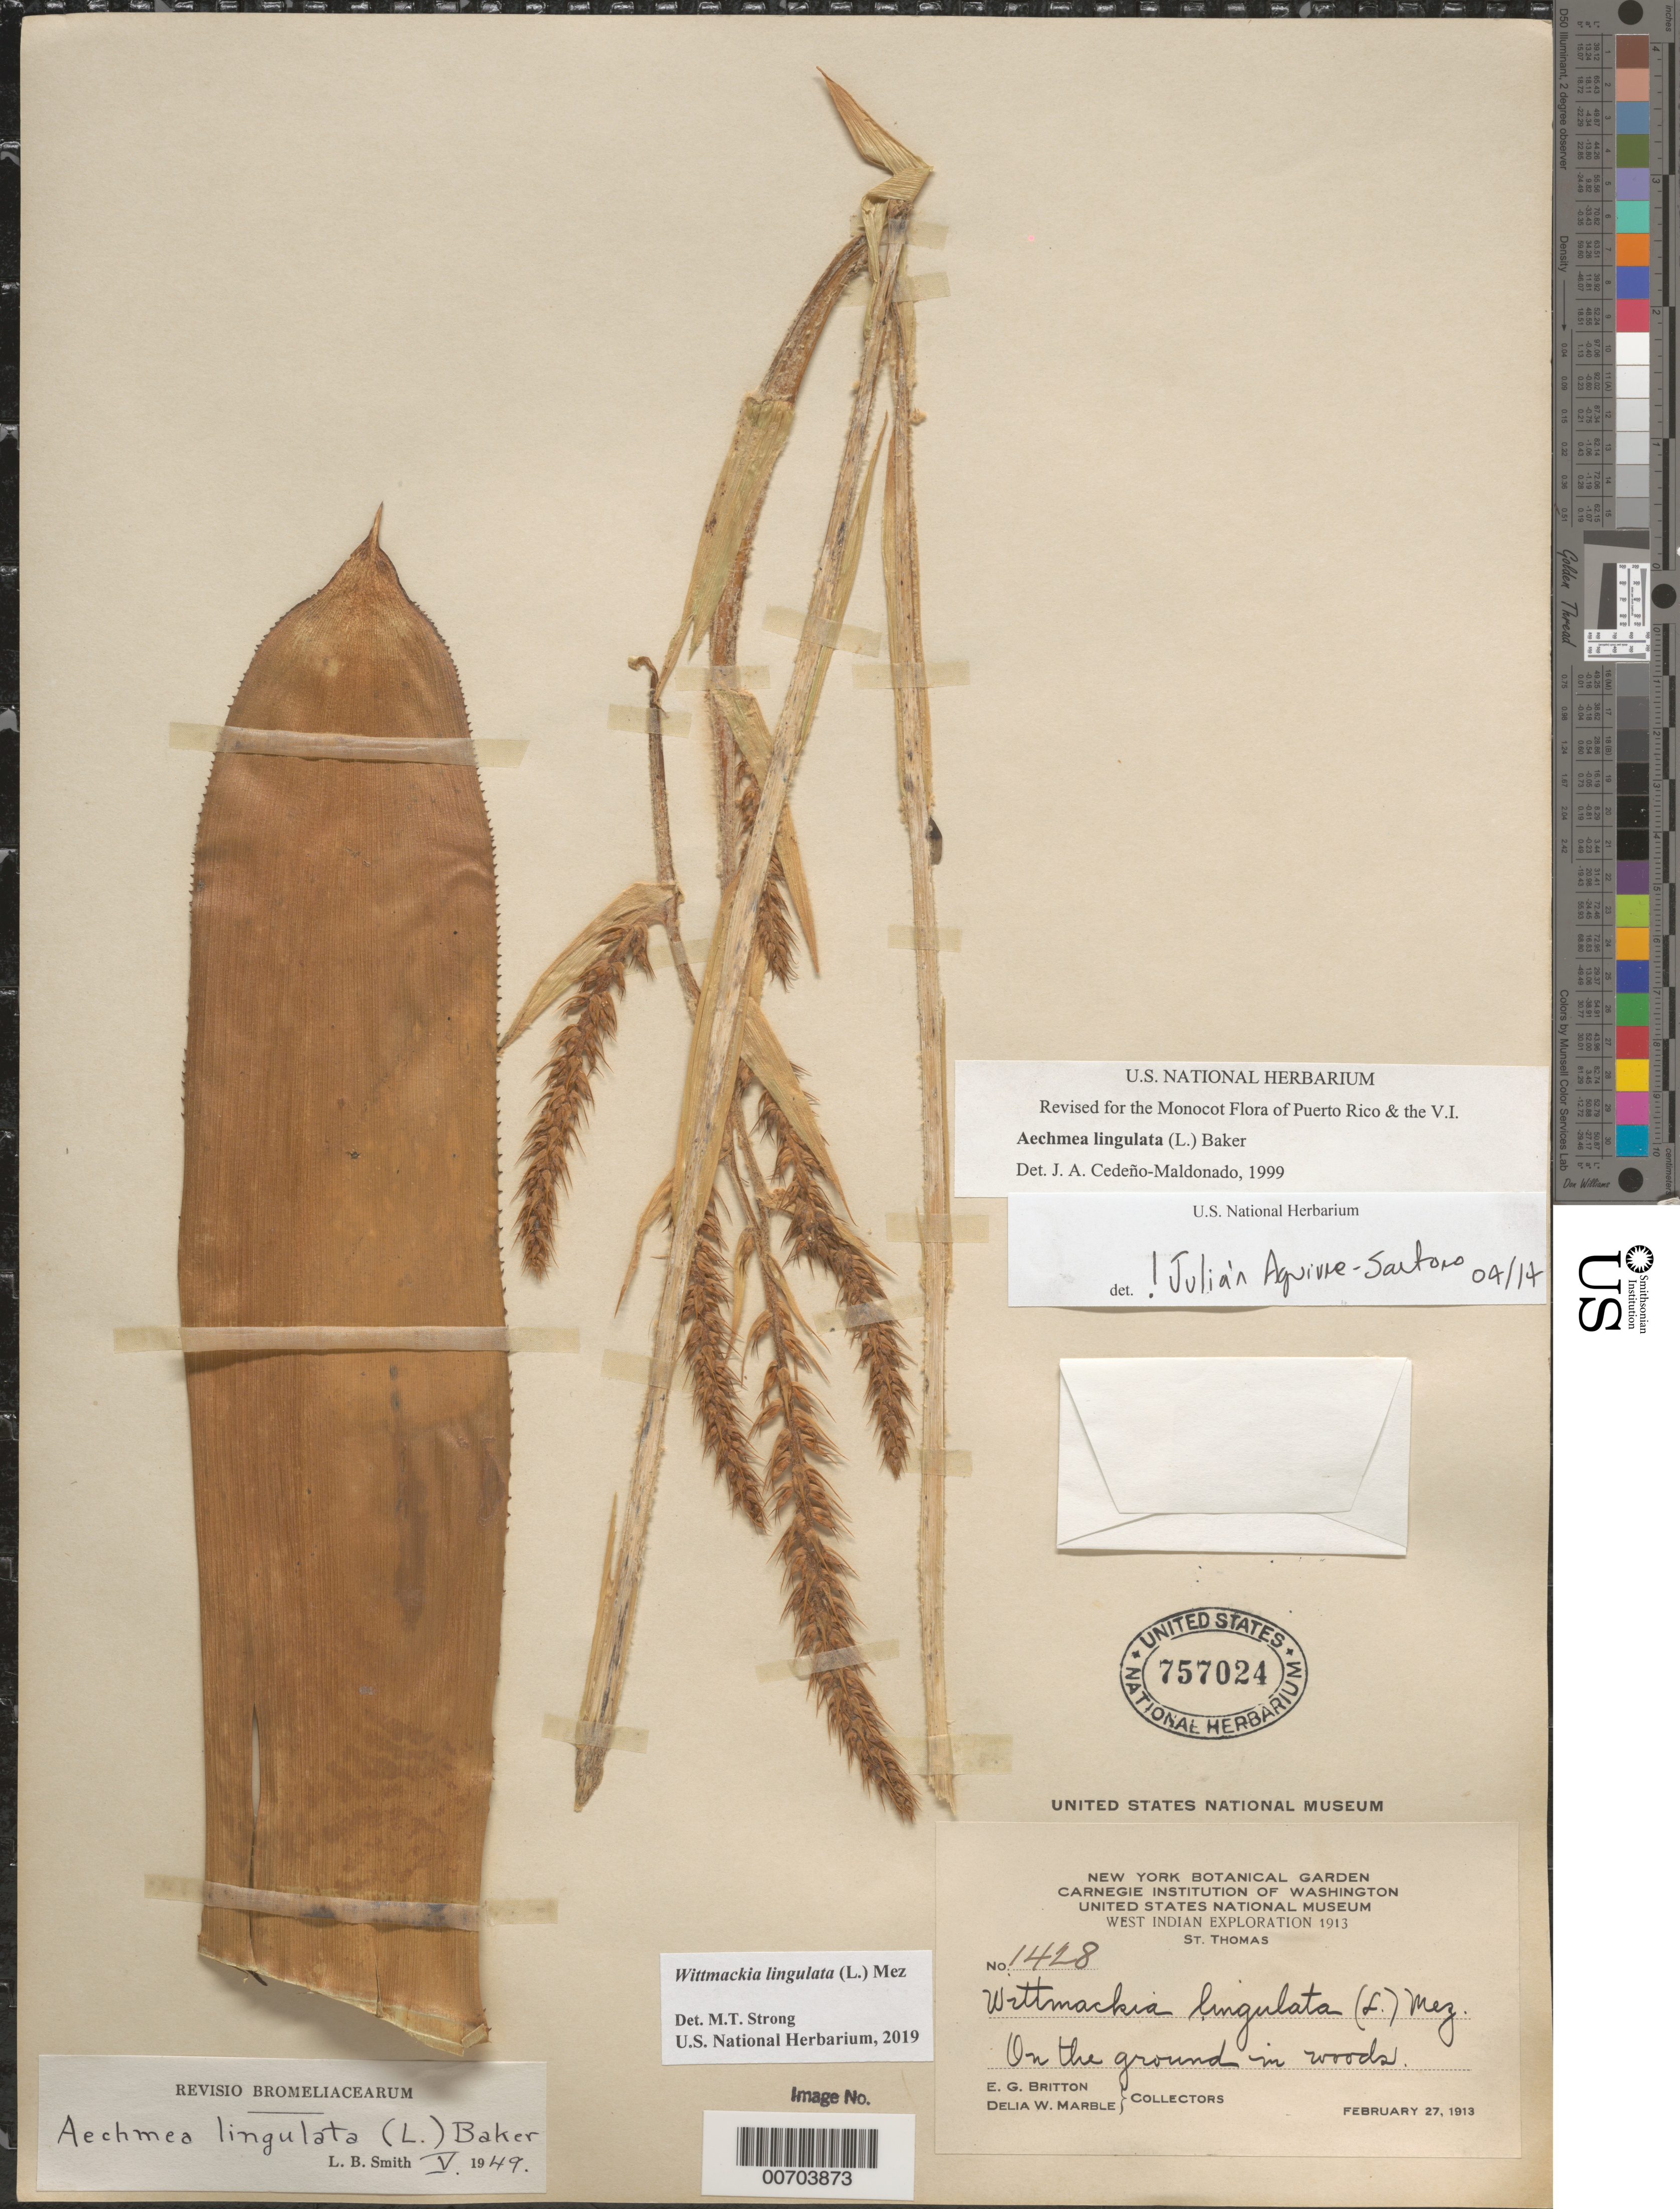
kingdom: Plantae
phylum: Tracheophyta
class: Liliopsida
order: Poales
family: Bromeliaceae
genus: Wittmackia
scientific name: Wittmackia lingulata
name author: (L.) Mez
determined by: Strong, Mark T., (BOT), Smithsonian Institution - National Museum of Natural History (UNITED STATES)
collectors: E. G. Britton & D. W. Marble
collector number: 1428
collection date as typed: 27 Feb 1913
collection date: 1913-02-27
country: U.S. Virgin Islands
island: St. Thomas Island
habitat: On the ground in the woods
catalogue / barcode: US 757024